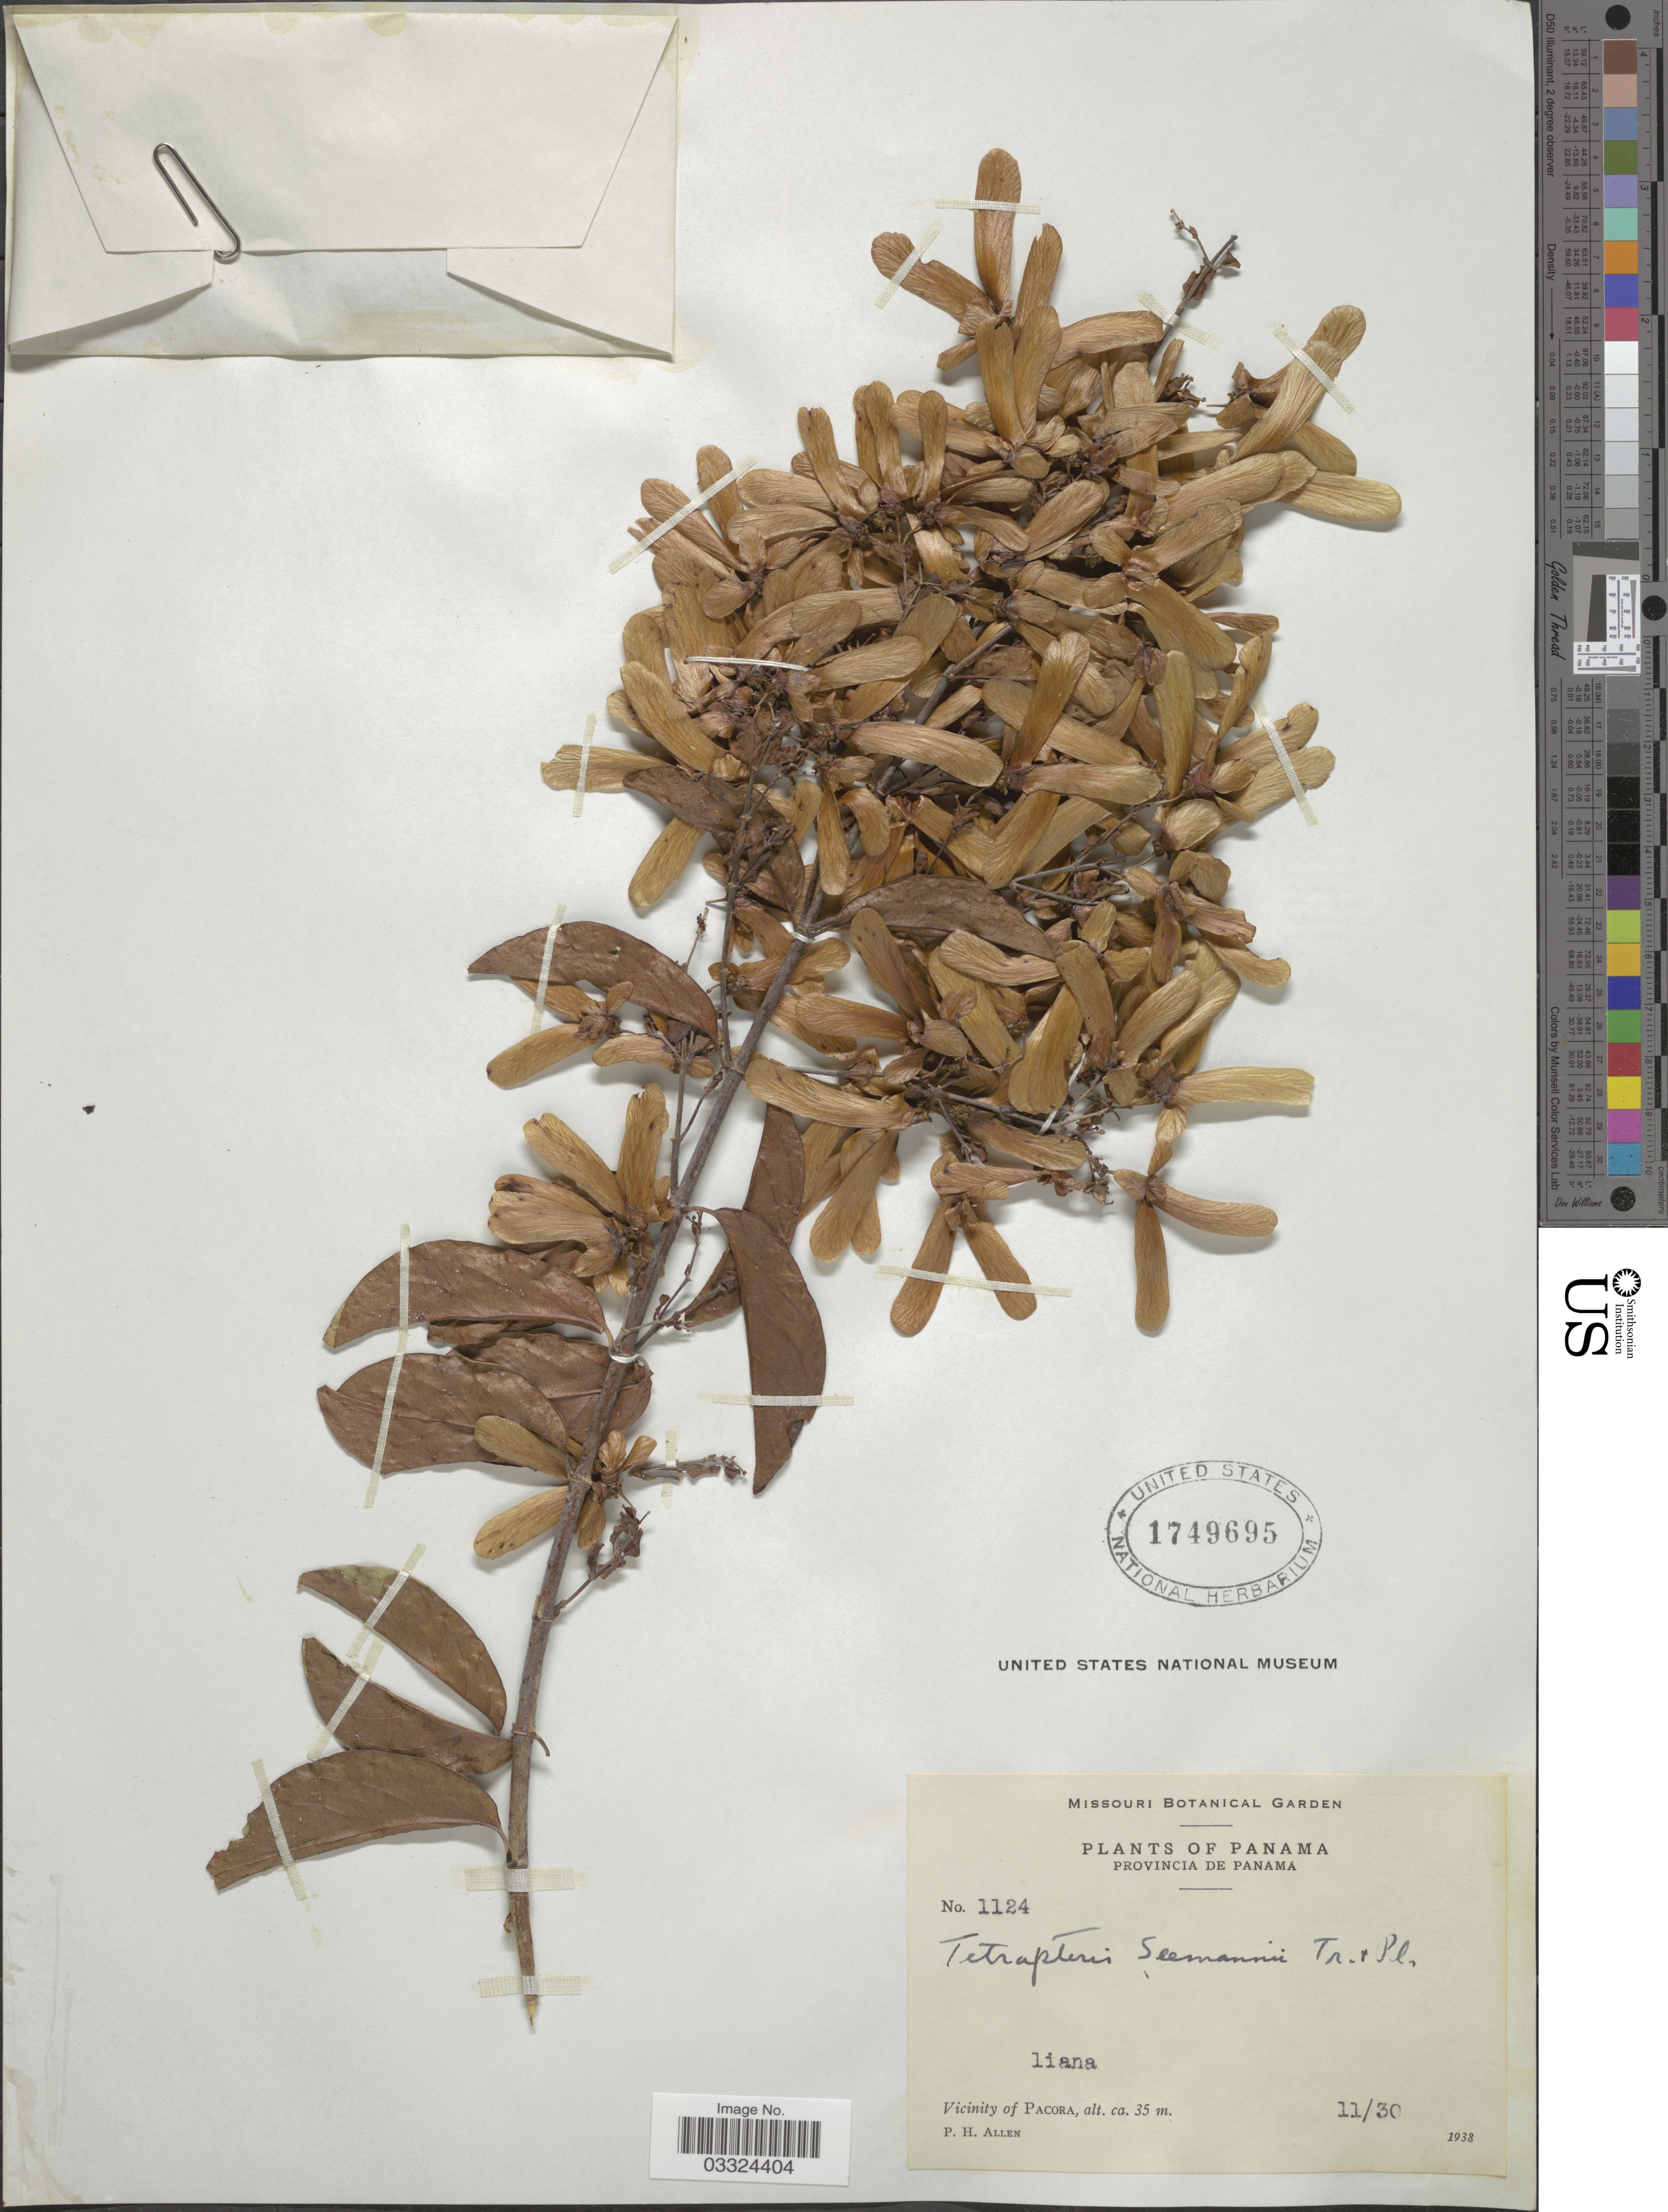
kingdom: Plantae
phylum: Tracheophyta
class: Magnoliopsida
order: Malpighiales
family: Malpighiaceae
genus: Tetrapterys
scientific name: Tetrapterys seemannii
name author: Triana & Planch.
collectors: P. H. Allen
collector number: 1124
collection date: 1938-11-30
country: Panama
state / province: Panamá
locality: Vicinity of Pacora.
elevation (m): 35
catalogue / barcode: US 1749695